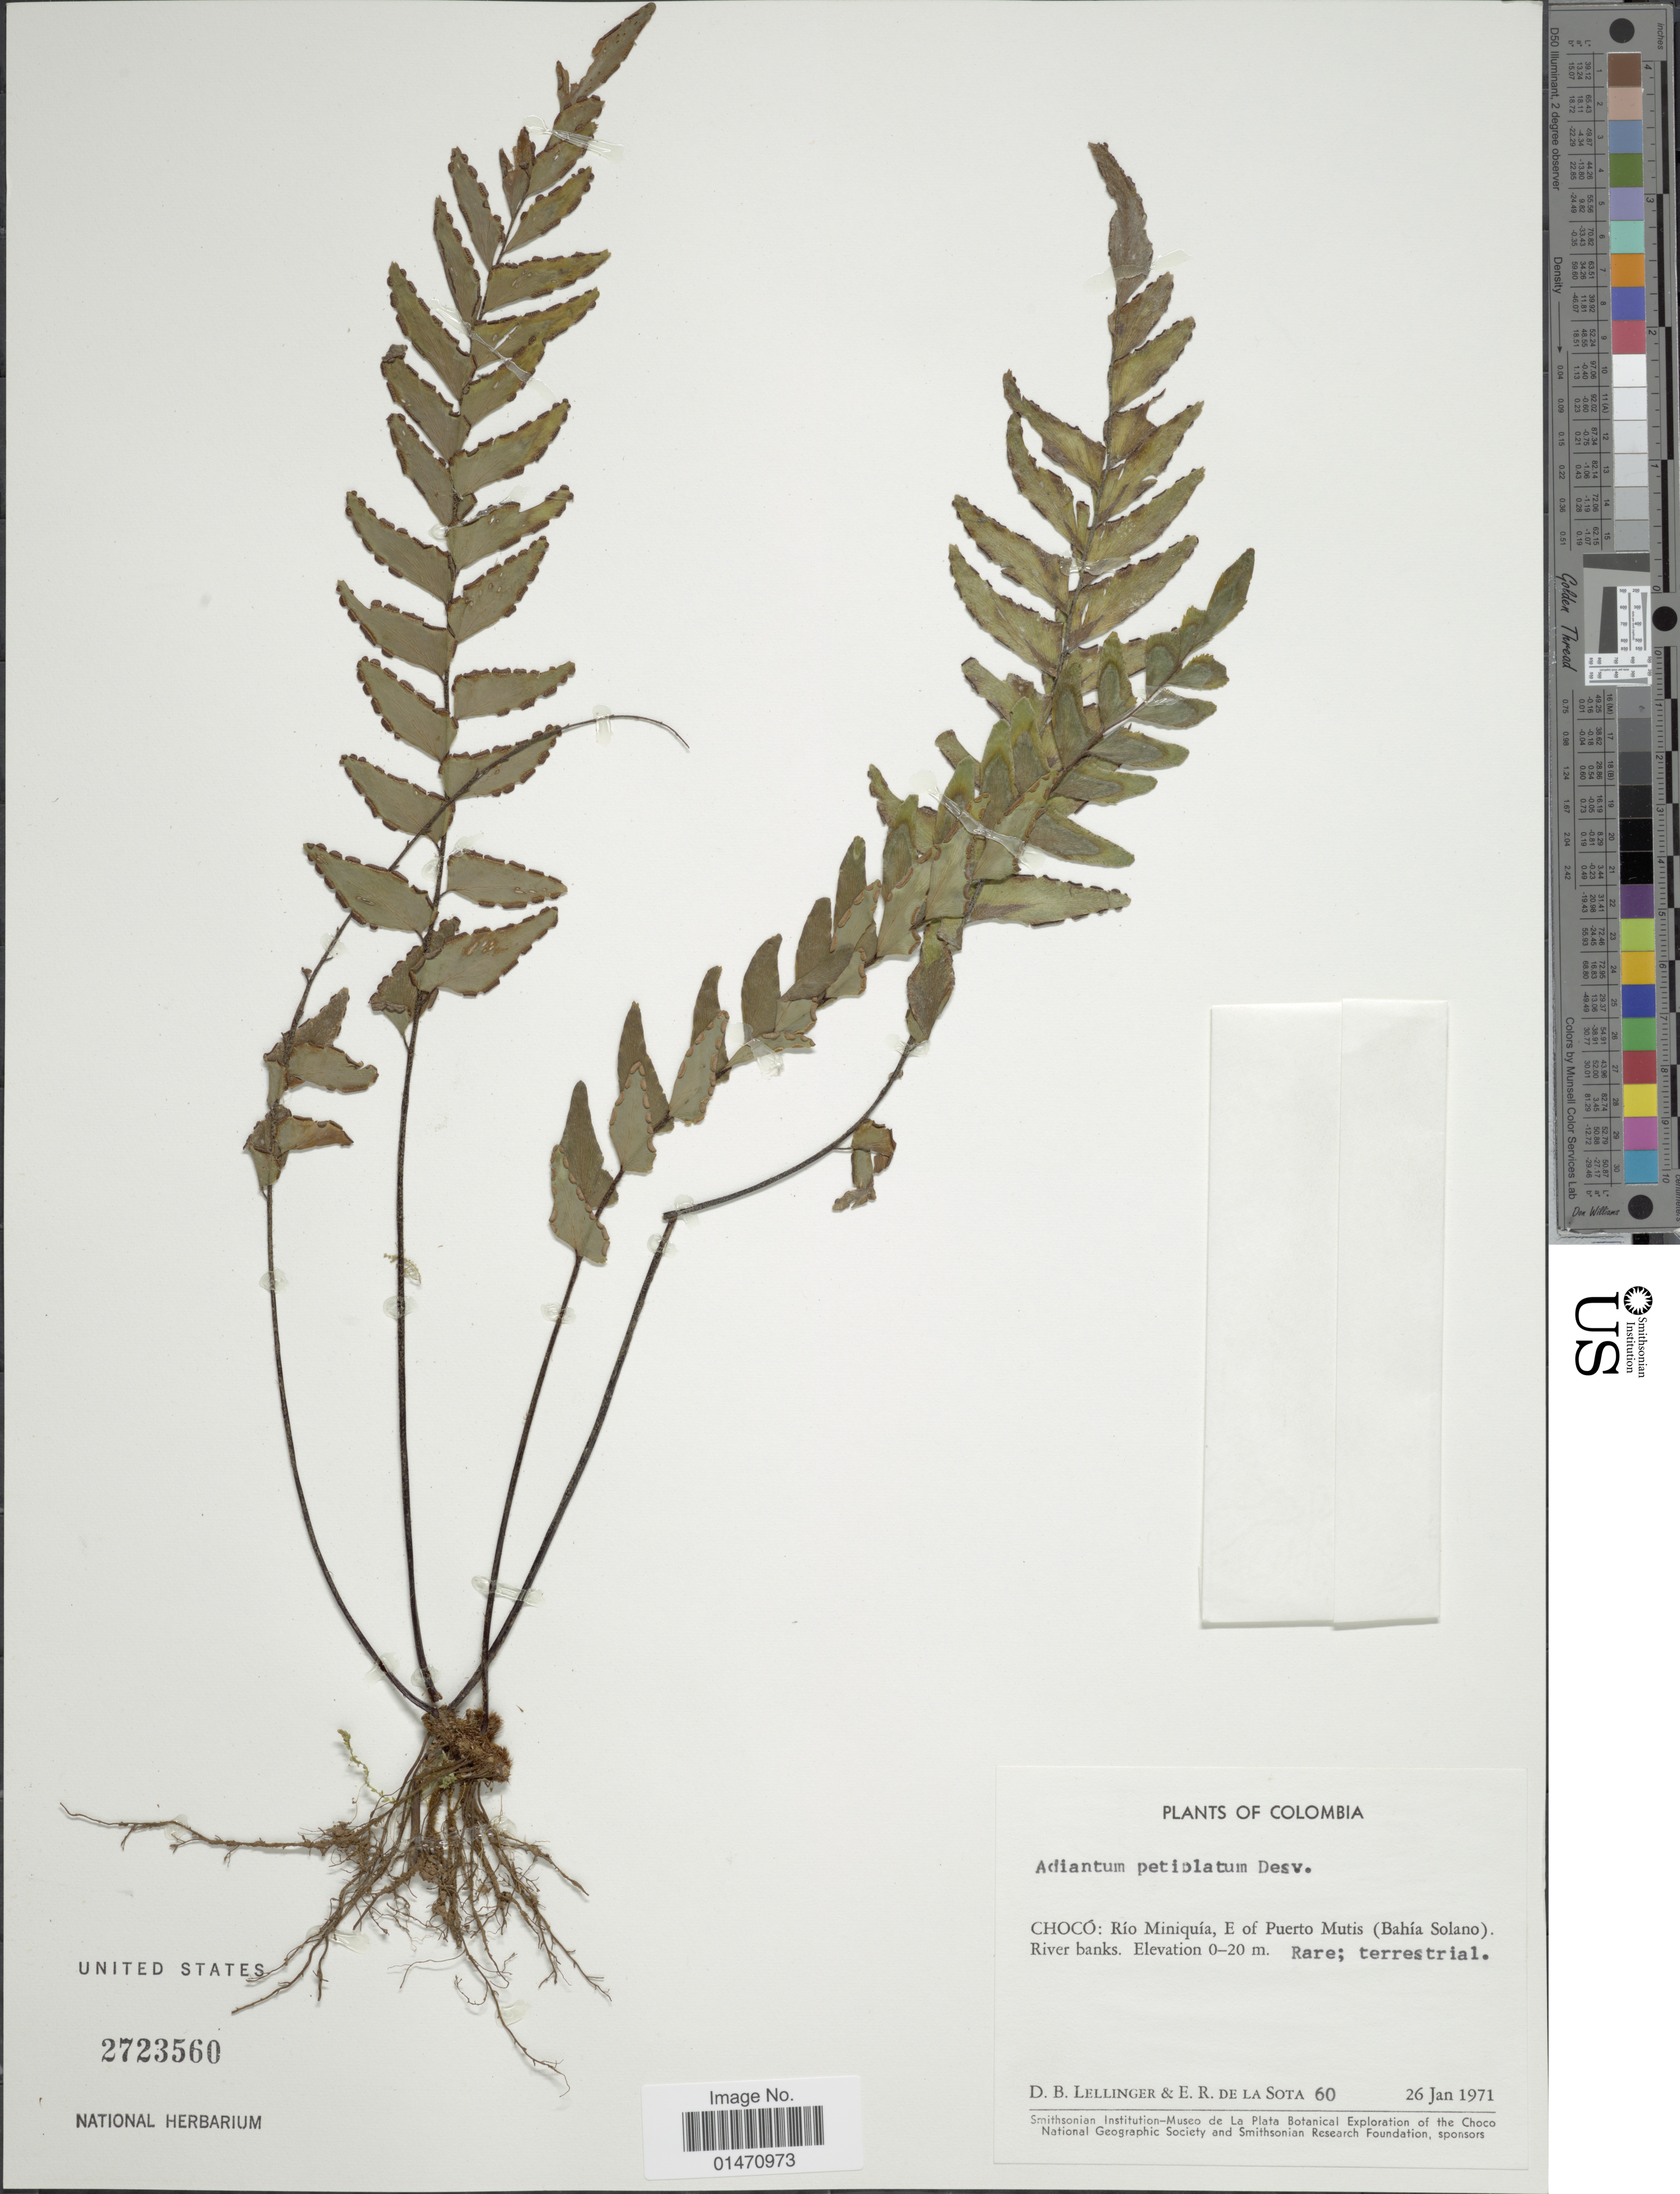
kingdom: Plantae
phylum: Tracheophyta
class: Polypodiopsida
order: Polypodiales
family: Pteridaceae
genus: Adiantum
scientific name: Adiantum petiolatum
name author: Desv.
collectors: D. B. Lellinger & E. R. de la Sota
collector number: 60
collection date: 1971-01-26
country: Colombia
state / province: Chocó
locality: Chocó: Rio Miniquia, E of Puerto Mutis (Bahia Solano), river banks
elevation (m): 0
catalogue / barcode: US 2723560